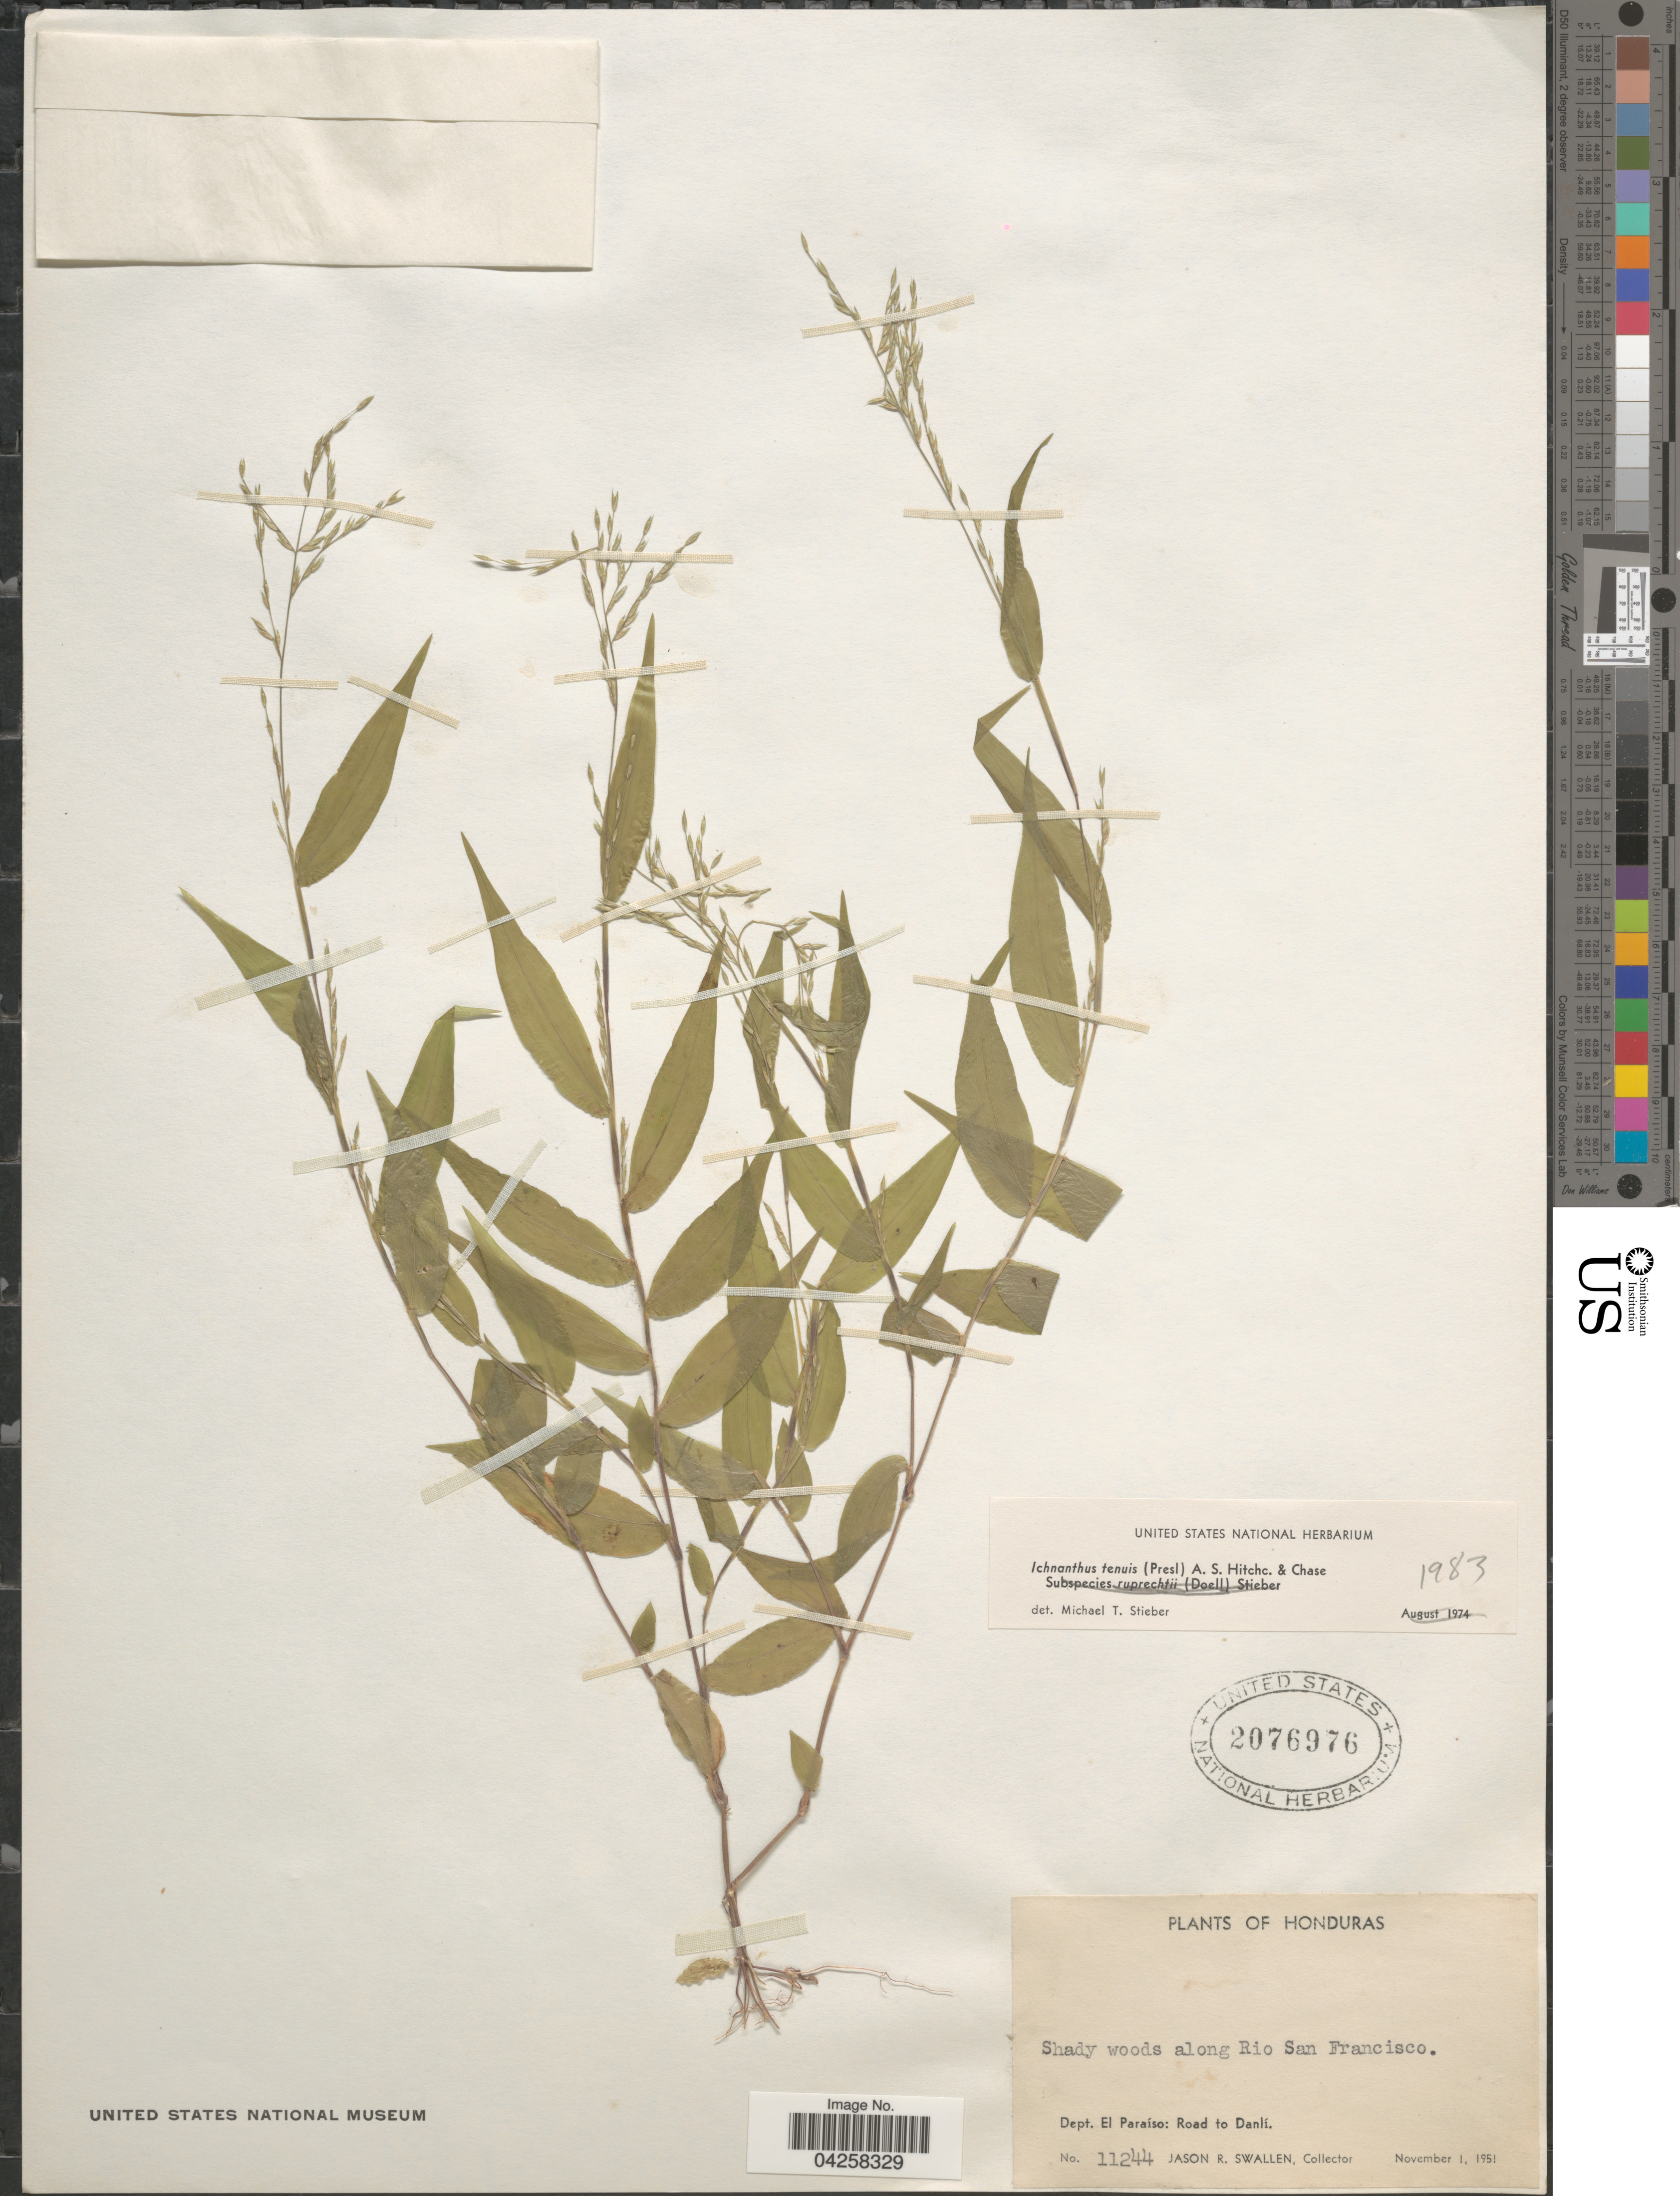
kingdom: Plantae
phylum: Tracheophyta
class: Liliopsida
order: Poales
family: Poaceae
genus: Ichnanthus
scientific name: Ichnanthus tenuis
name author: (J. Presl) Hitchc. & Chase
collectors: J. R. Swallen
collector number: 11244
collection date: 1951-11-01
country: Honduras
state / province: El Paraiso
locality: Shady woods along Rio San Francisco. Dept. El Paraíso: Road to Danlí.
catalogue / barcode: US 2076976